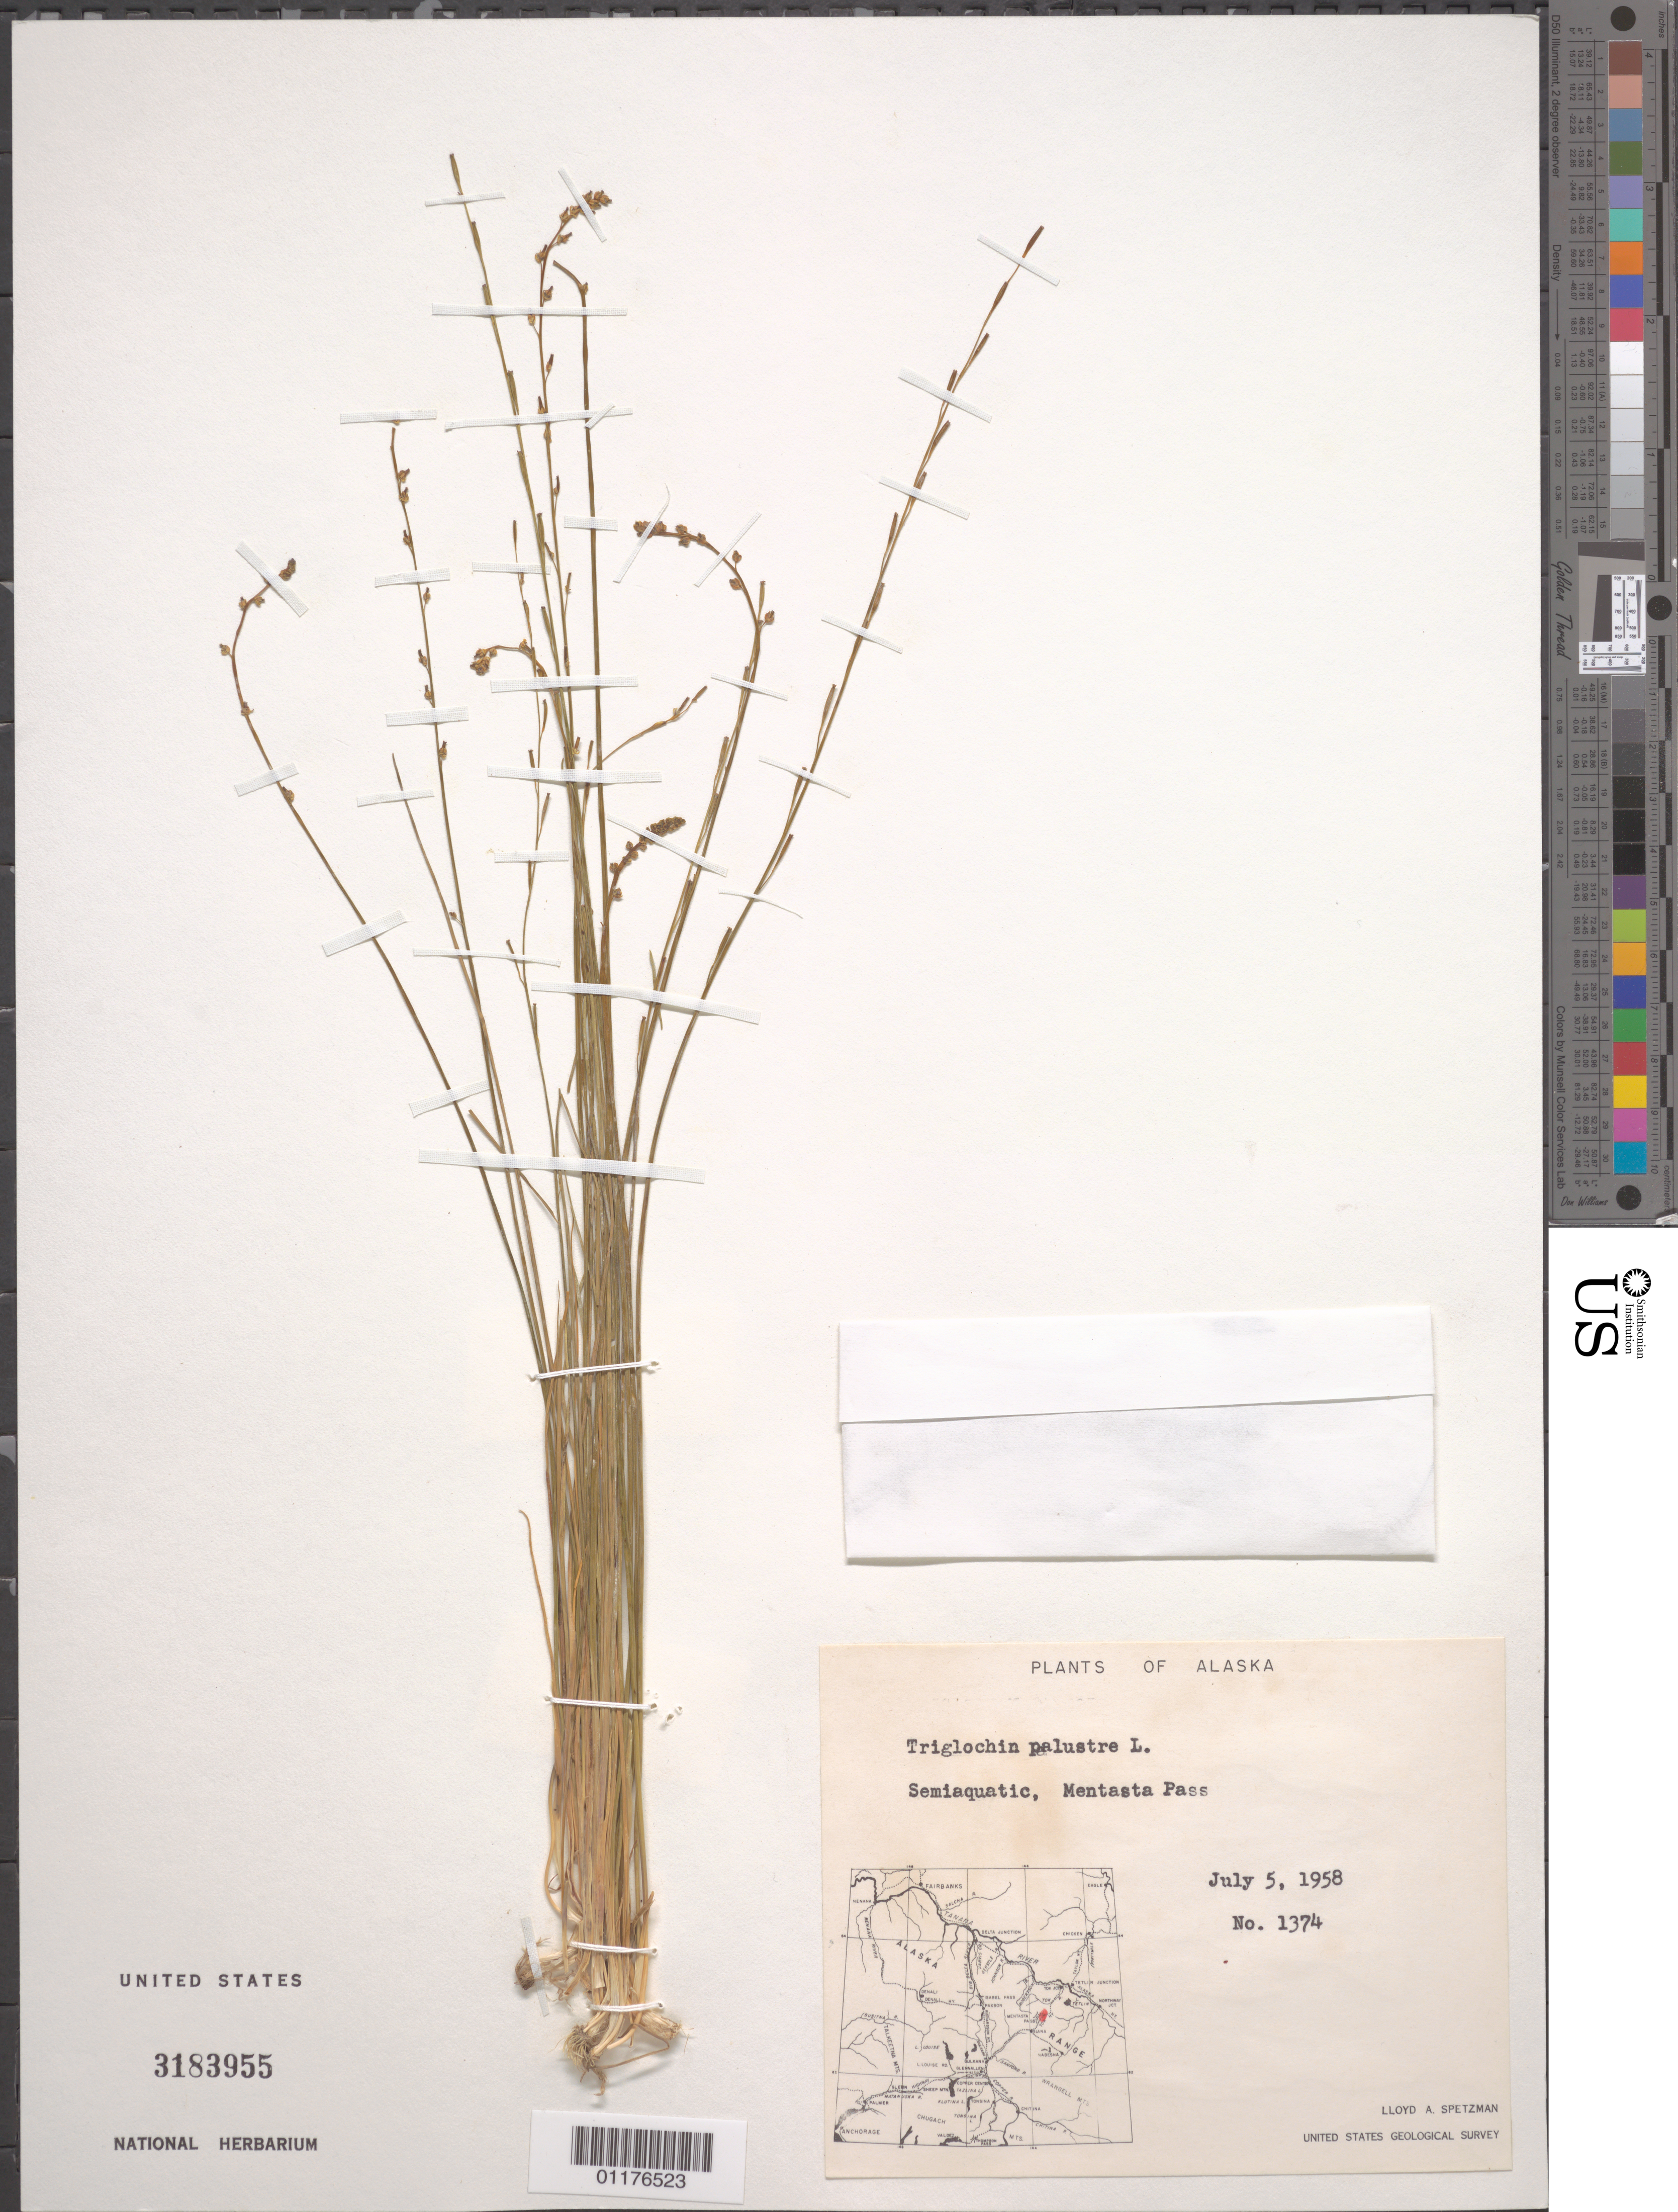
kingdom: Plantae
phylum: Tracheophyta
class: Liliopsida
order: Alismatales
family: Juncaginaceae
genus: Triglochin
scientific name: Triglochin palustris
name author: L.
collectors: L. Spetzman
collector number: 1374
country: United States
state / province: Alaska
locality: Semiaquatic, Mentasta Pass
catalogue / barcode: US 3183955